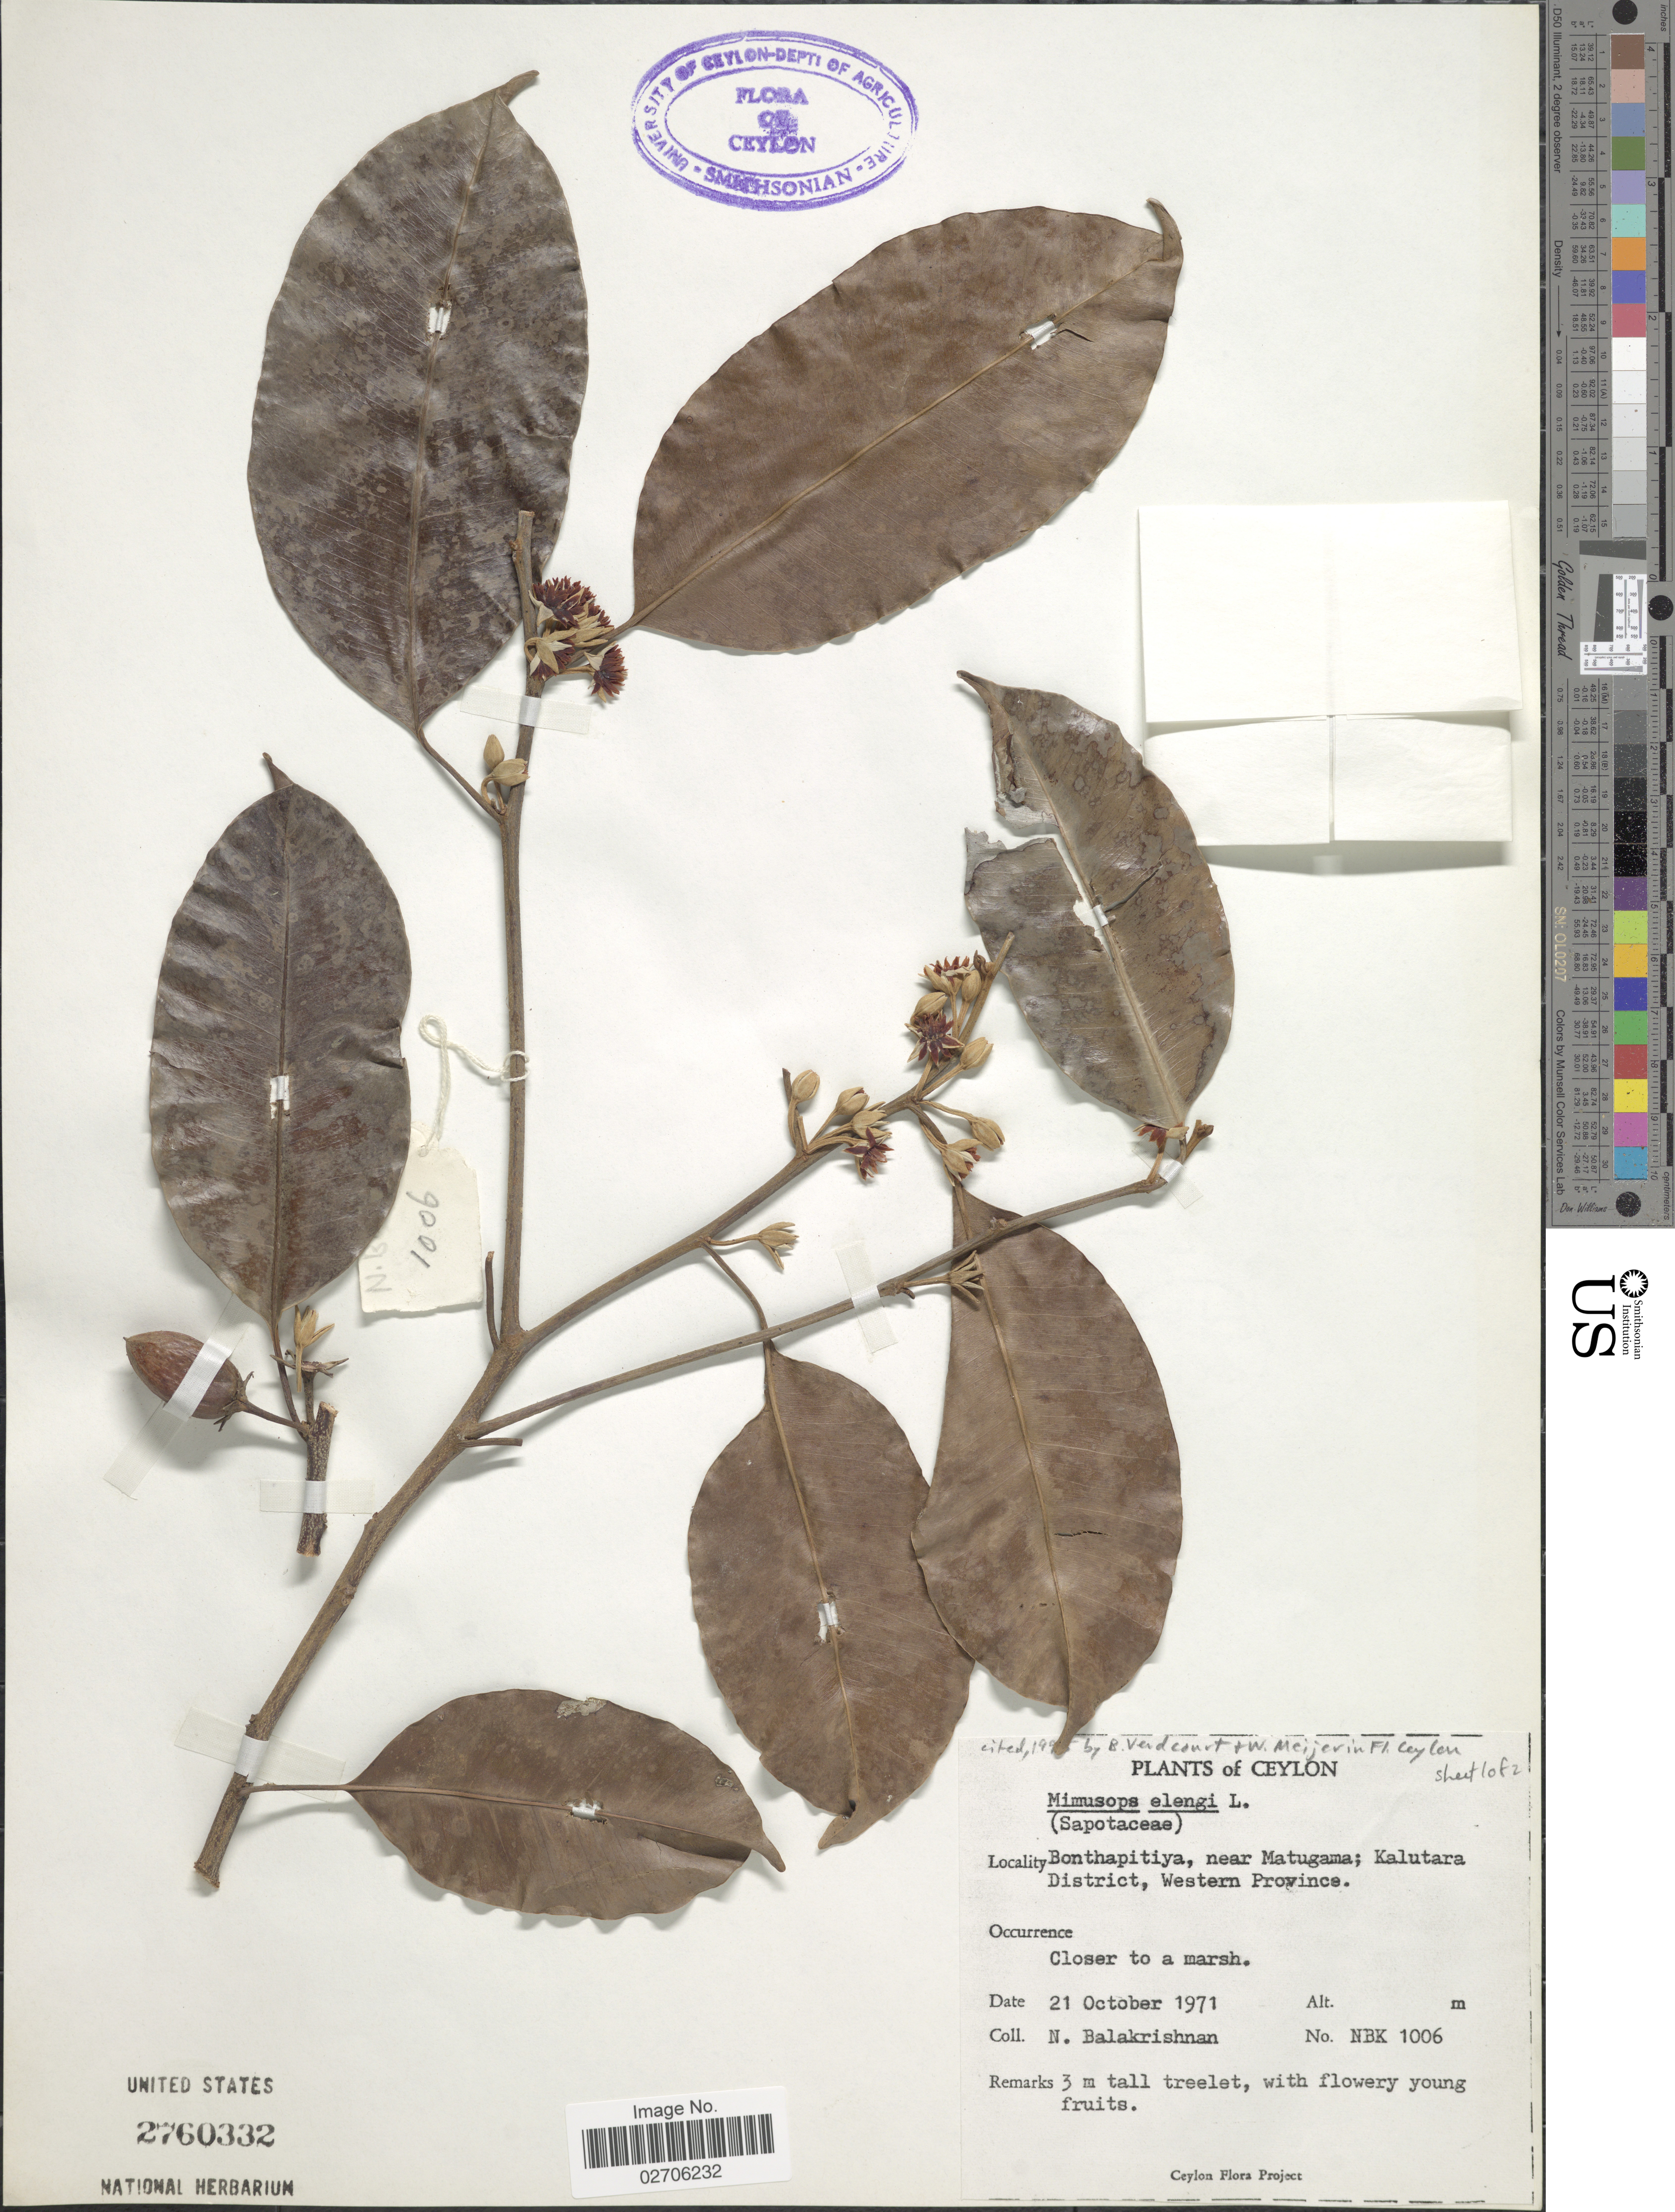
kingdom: Plantae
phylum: Tracheophyta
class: Magnoliopsida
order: Ericales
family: Sapotaceae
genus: Mimusops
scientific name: Mimusops djave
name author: Engl.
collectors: N. Balakrishnan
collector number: NBK1006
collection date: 1971-10-21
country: Sri Lanka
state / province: Western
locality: Ceylon. Bonthapitiya, near Matugama; Kalutara District.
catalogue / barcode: US 2760332